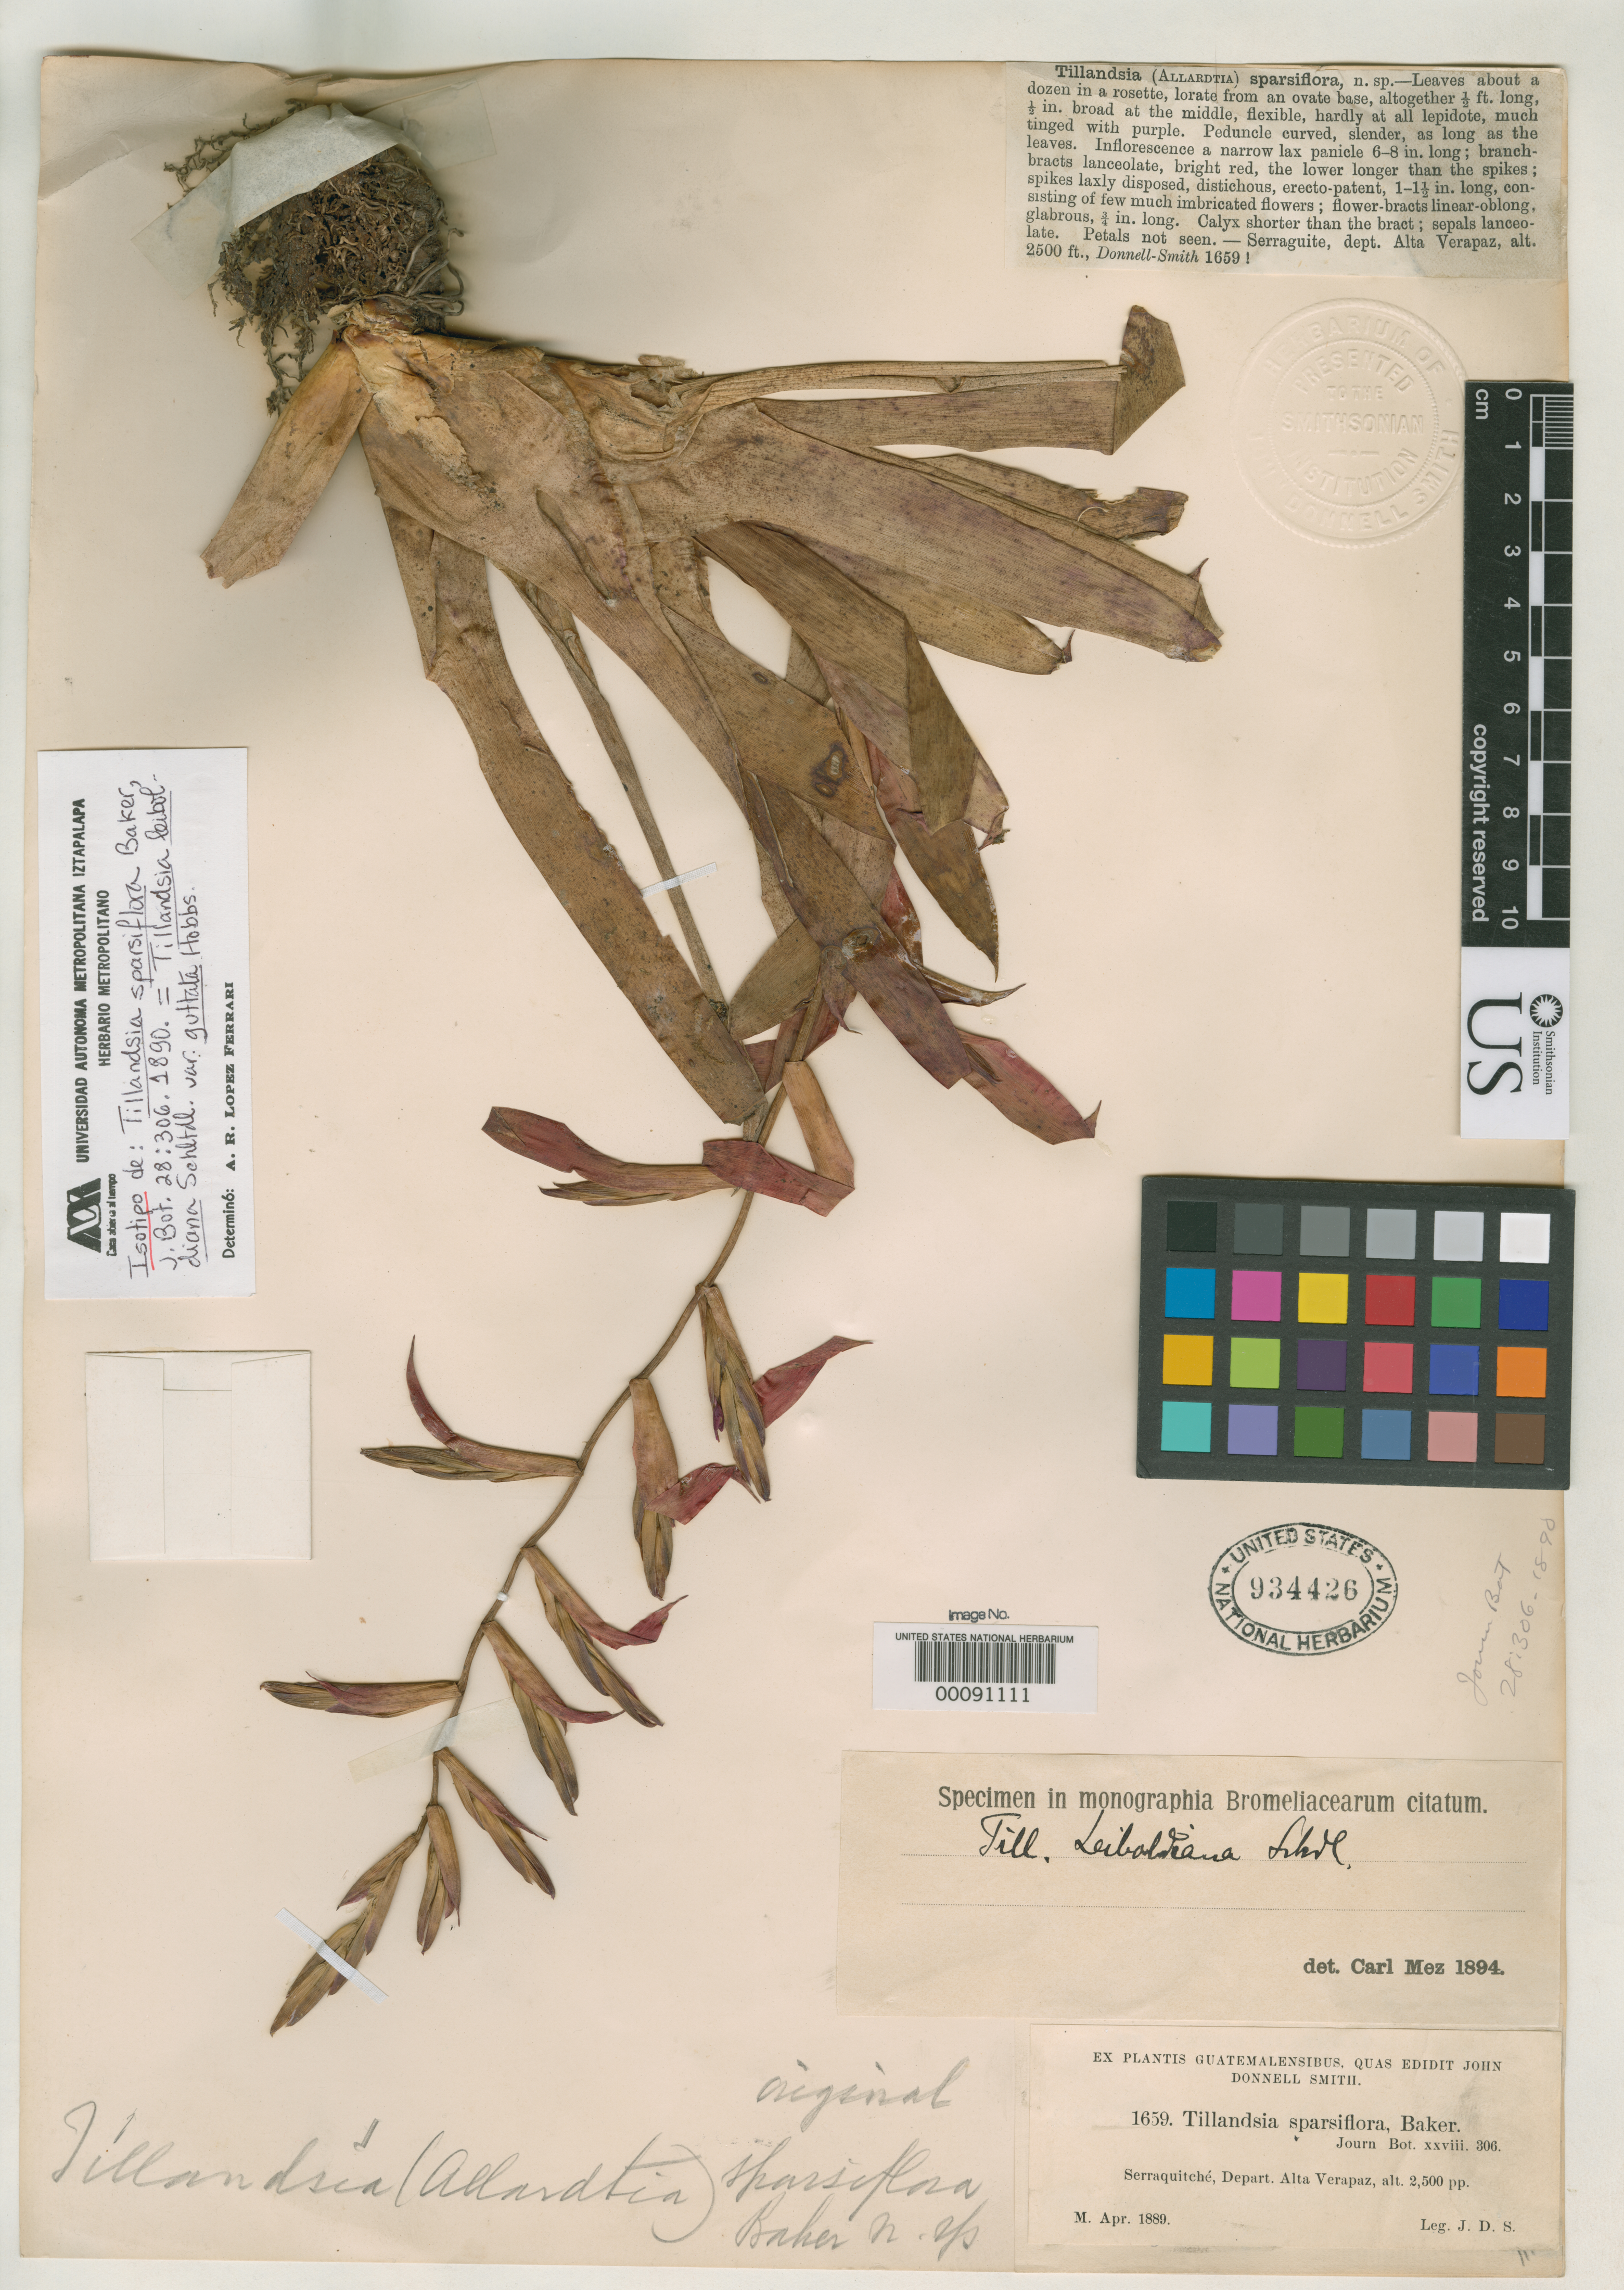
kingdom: Plantae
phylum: Tracheophyta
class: Liliopsida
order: Poales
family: Bromeliaceae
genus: Tillandsia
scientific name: Tillandsia sparsiflora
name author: Baker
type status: Isotype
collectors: J. Donnell Smith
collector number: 1659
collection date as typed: Apr 1889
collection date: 1889-04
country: Guatemala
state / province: Alta Verapaz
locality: Serraguite; alt. 2500 ft.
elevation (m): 762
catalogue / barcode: US 934426